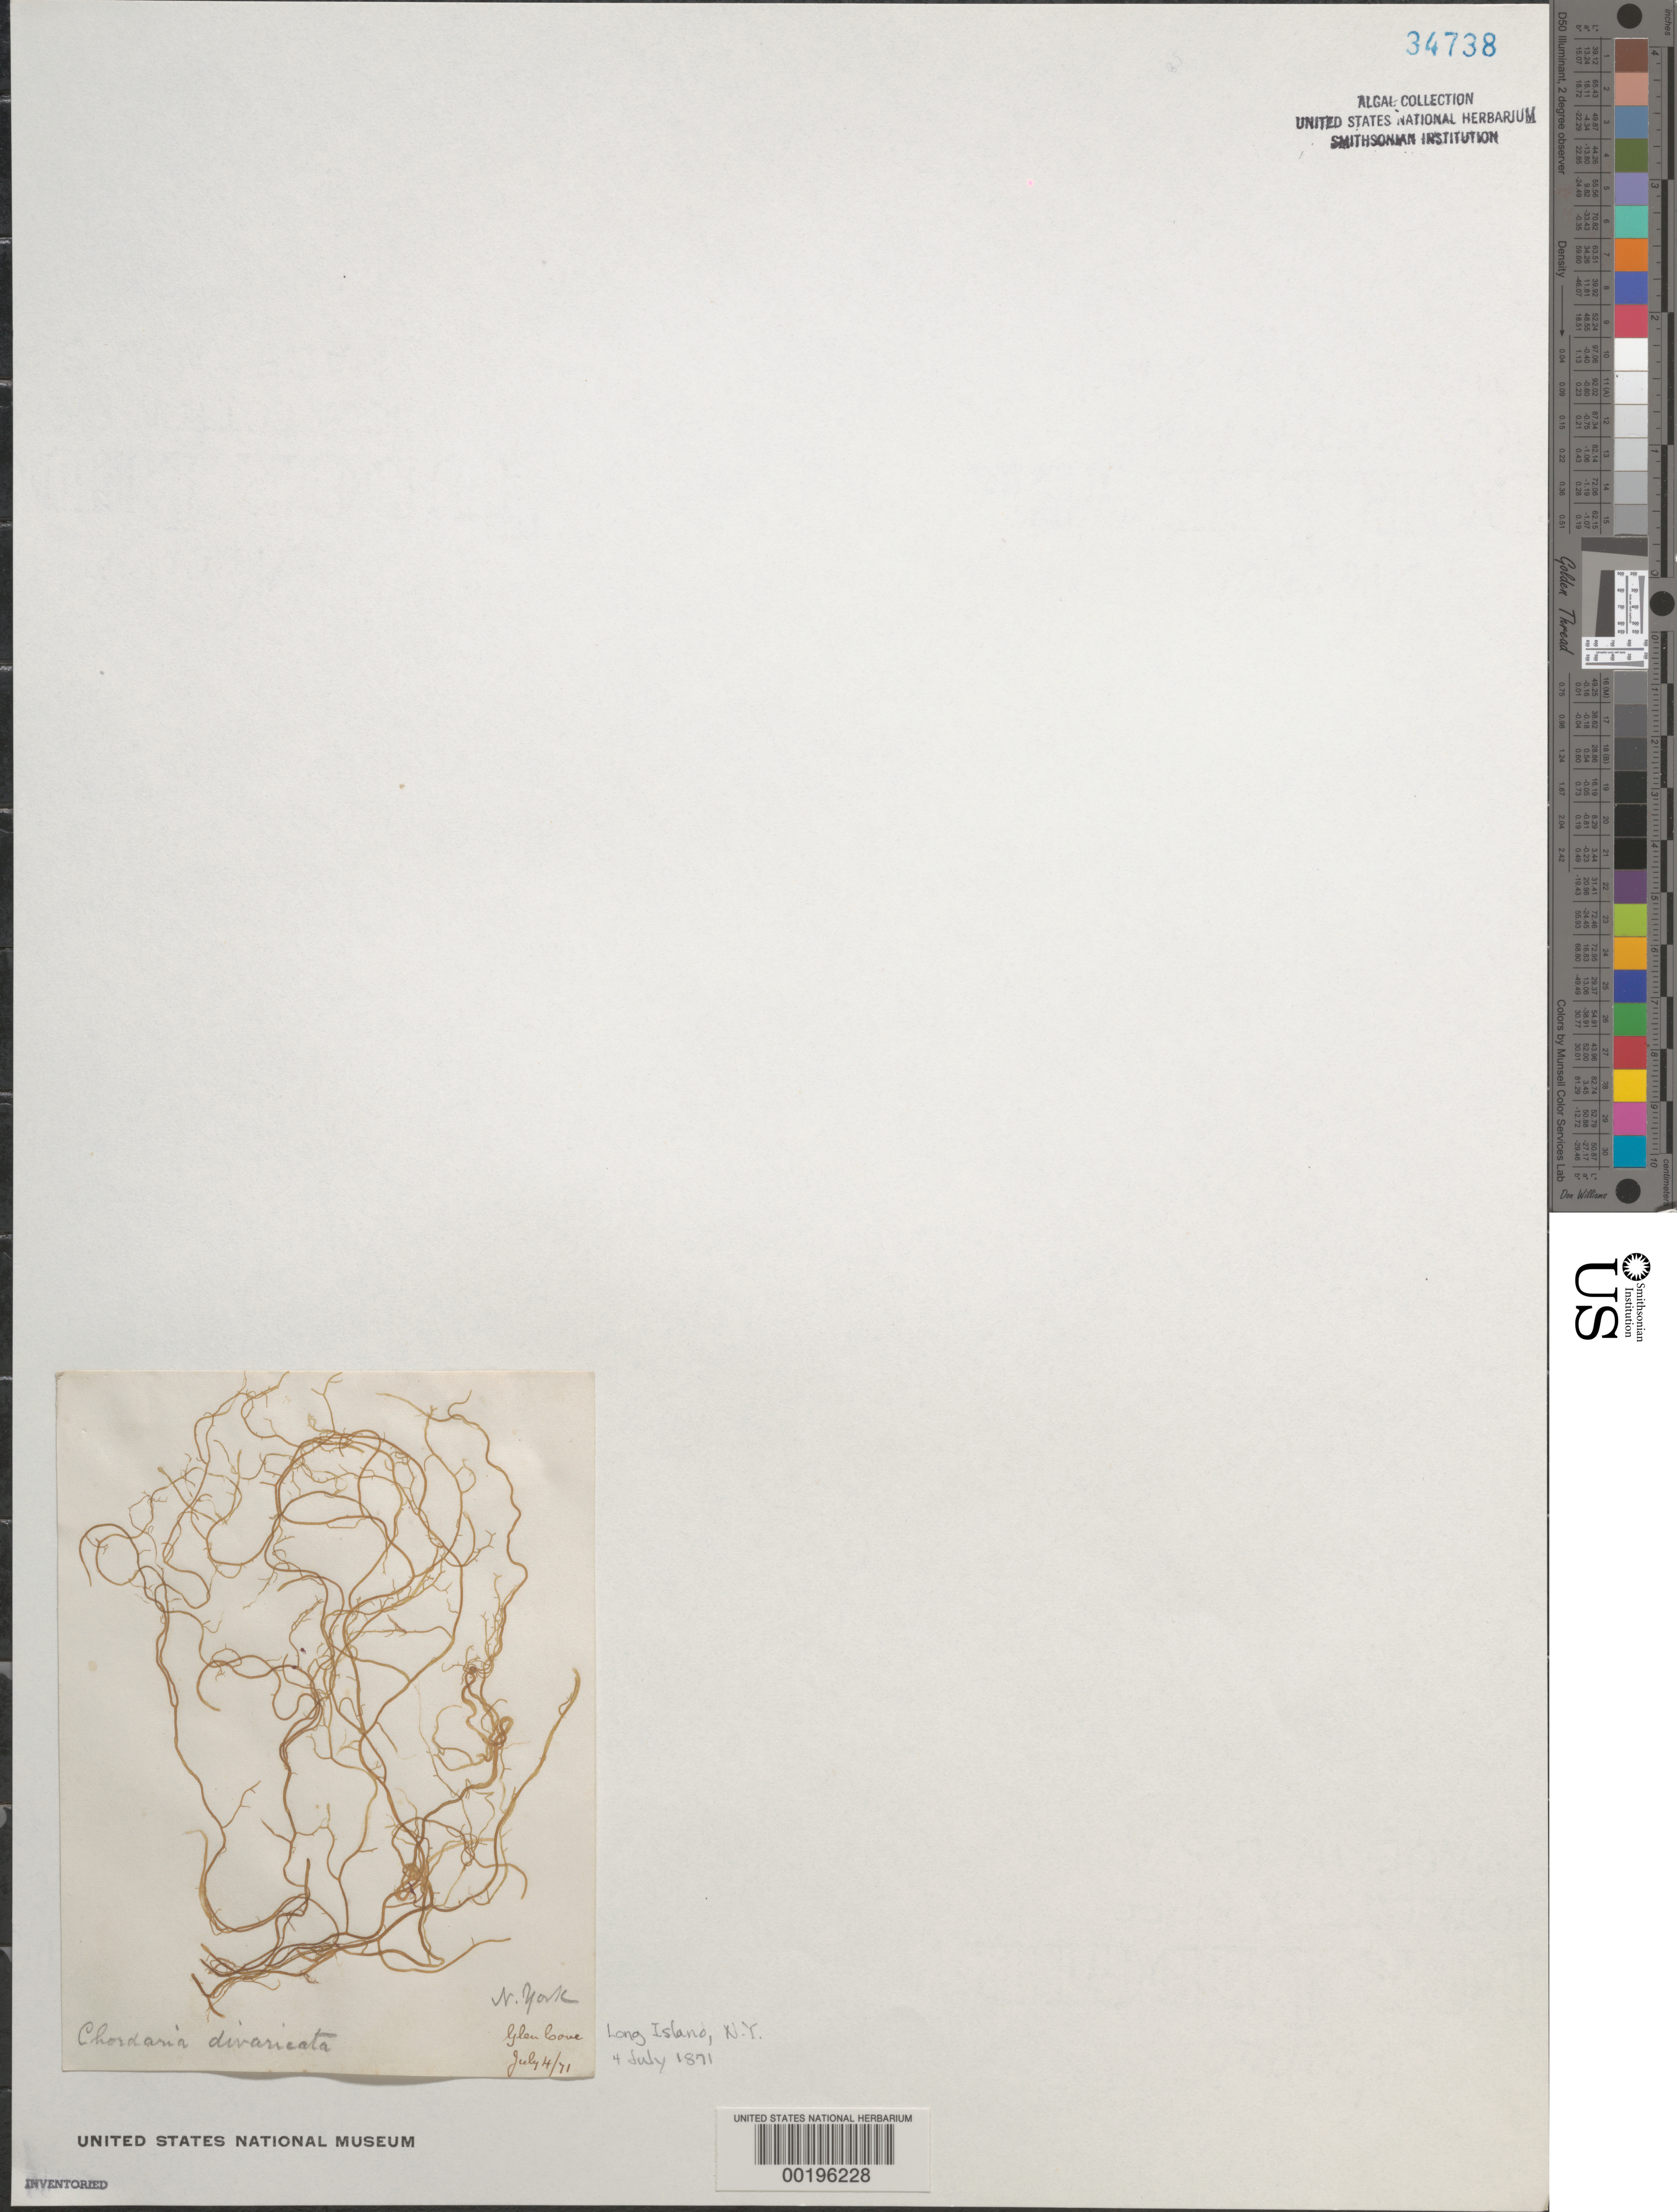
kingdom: Chromista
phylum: Ochrophyta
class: Phaeophyceae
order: Ectocarpales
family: Chordariaceae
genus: Sphaerotrichia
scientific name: Sphaerotrichia divaricata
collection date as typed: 04 Jul 1971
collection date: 1971-07-04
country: United States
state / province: New York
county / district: Nassau County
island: Long Island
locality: Glen Cove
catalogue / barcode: US 34738